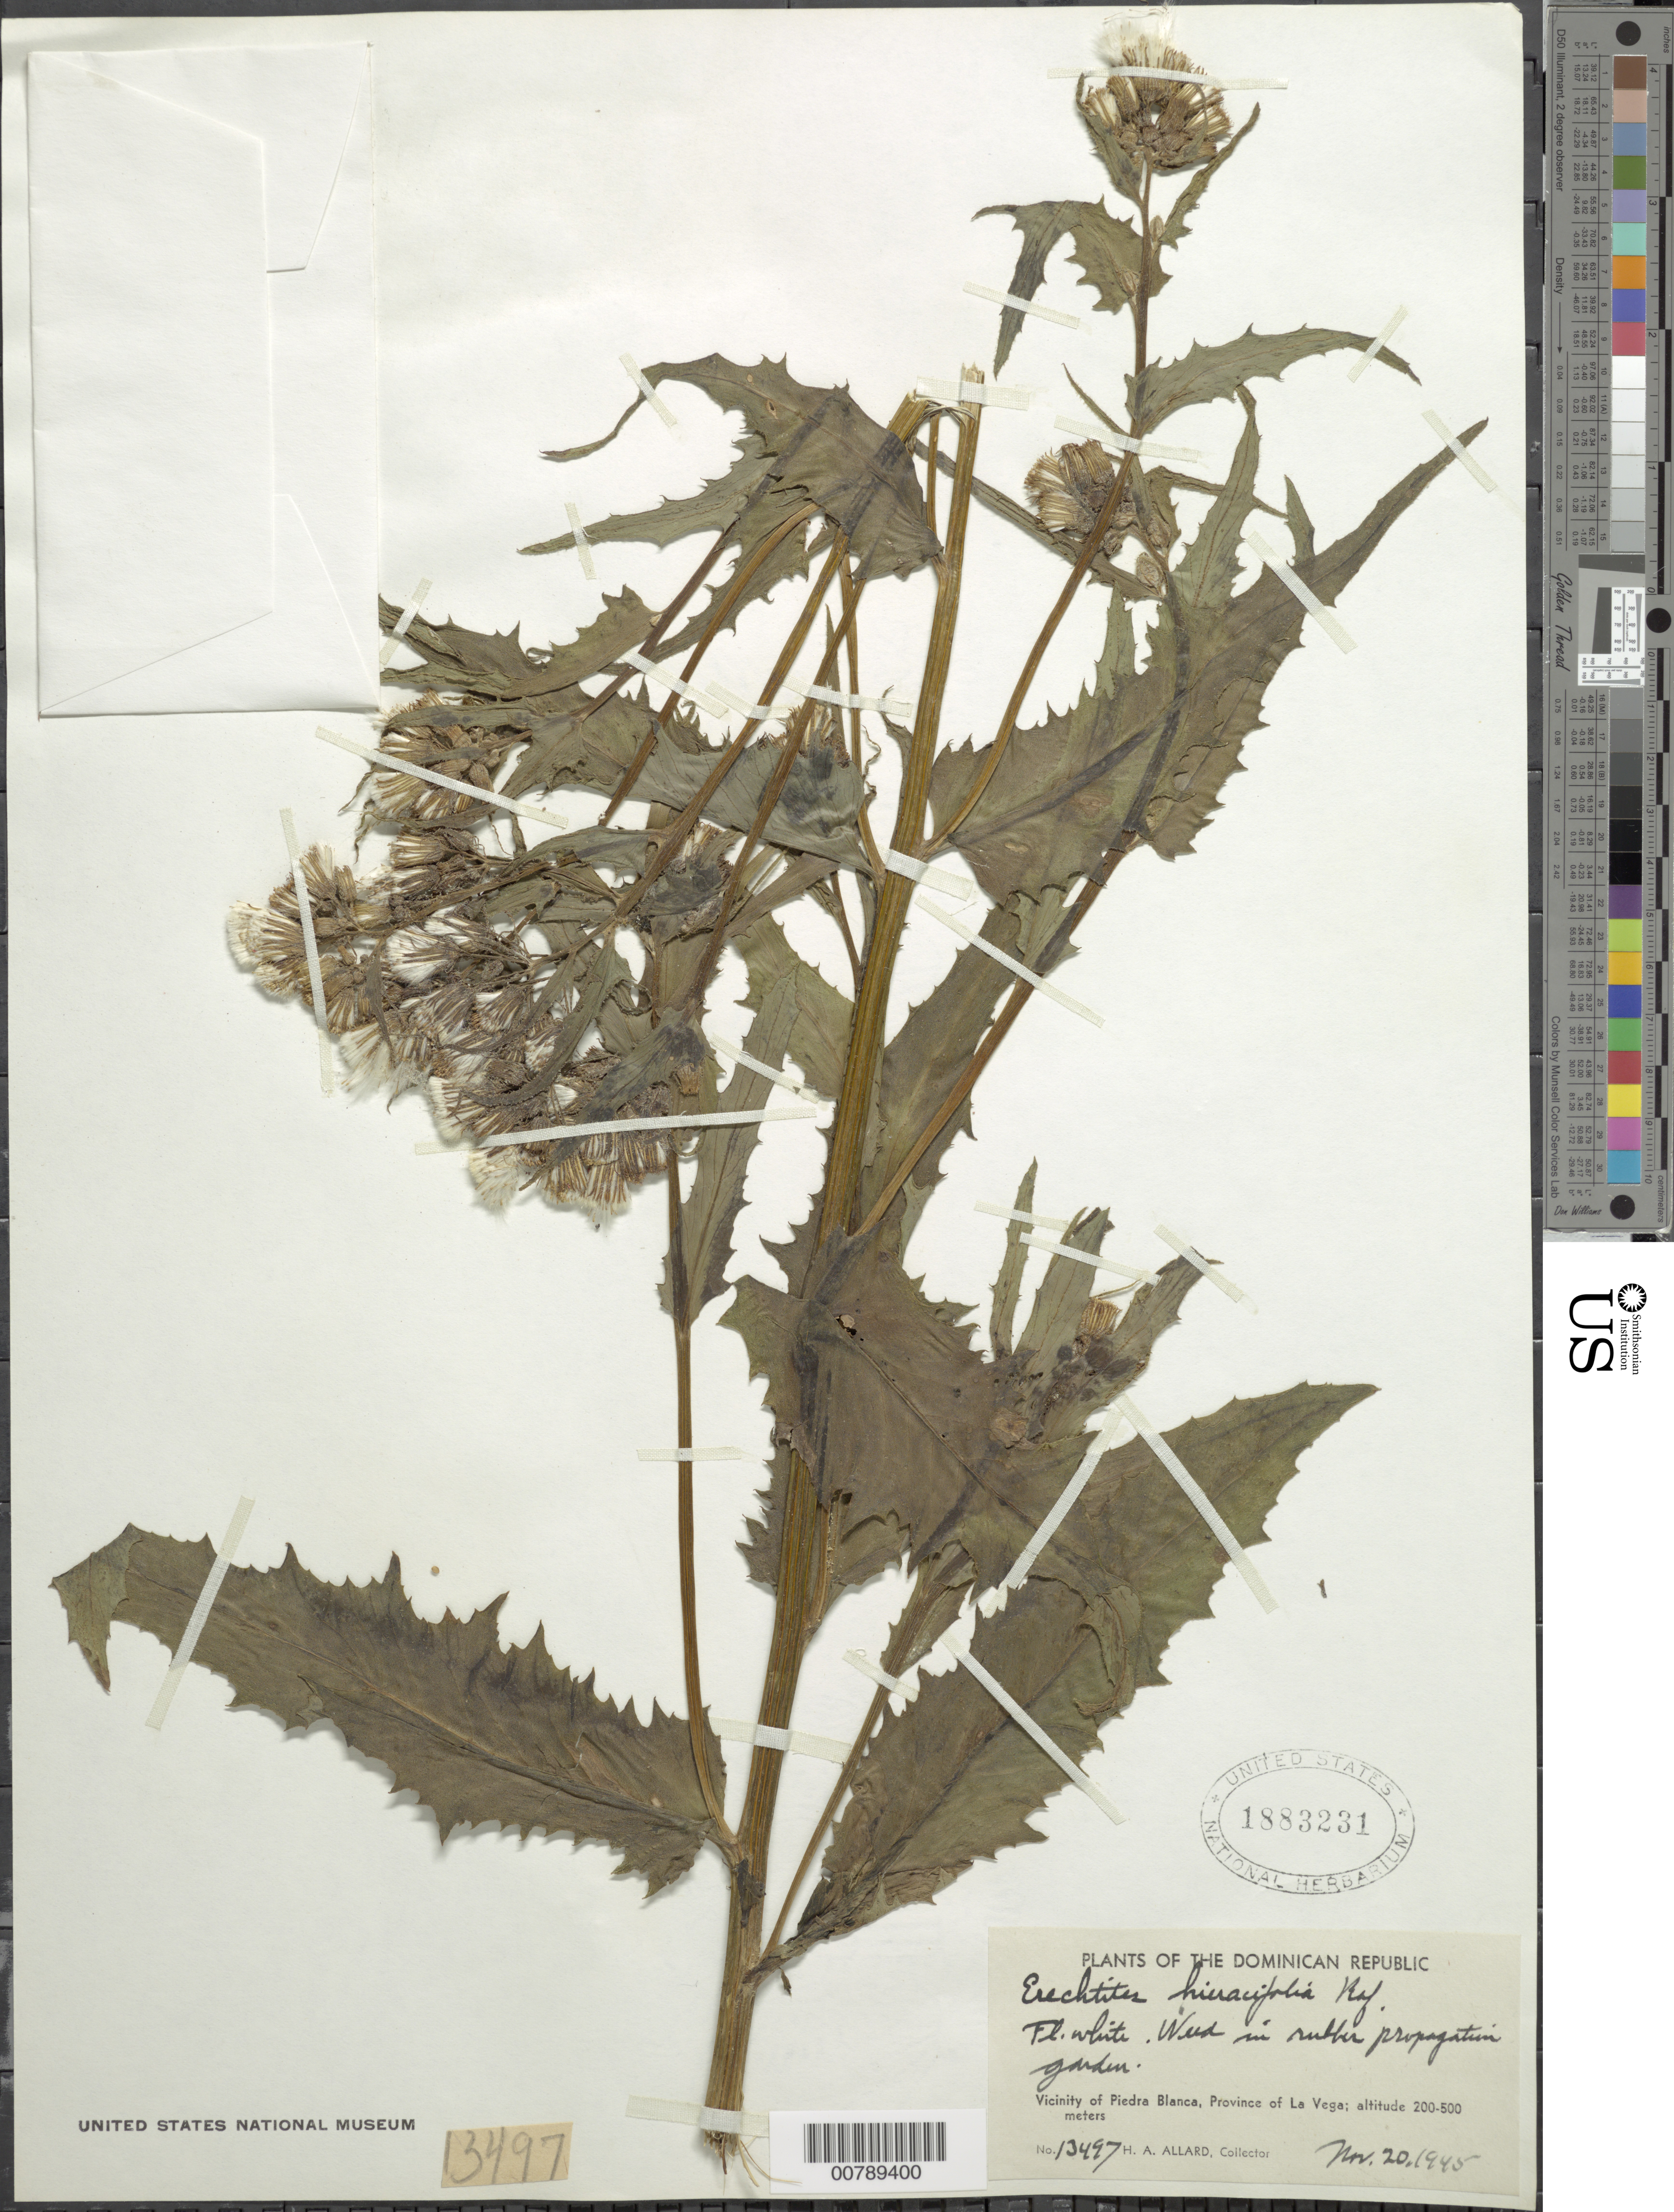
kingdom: Plantae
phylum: Tracheophyta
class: Magnoliopsida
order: Asterales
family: Asteraceae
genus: Erechtites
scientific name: Erechtites hieraciifolius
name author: (L.) Raf. ex DC.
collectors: H. A. Allard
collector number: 13497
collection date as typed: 20 Nov 1945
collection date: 1945-11-20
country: Dominican Republic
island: Hispaniola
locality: Vicinity of Piedra Blanca, Province of La Vega. In rubber propagation garden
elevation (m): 200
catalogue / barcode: US 1883231